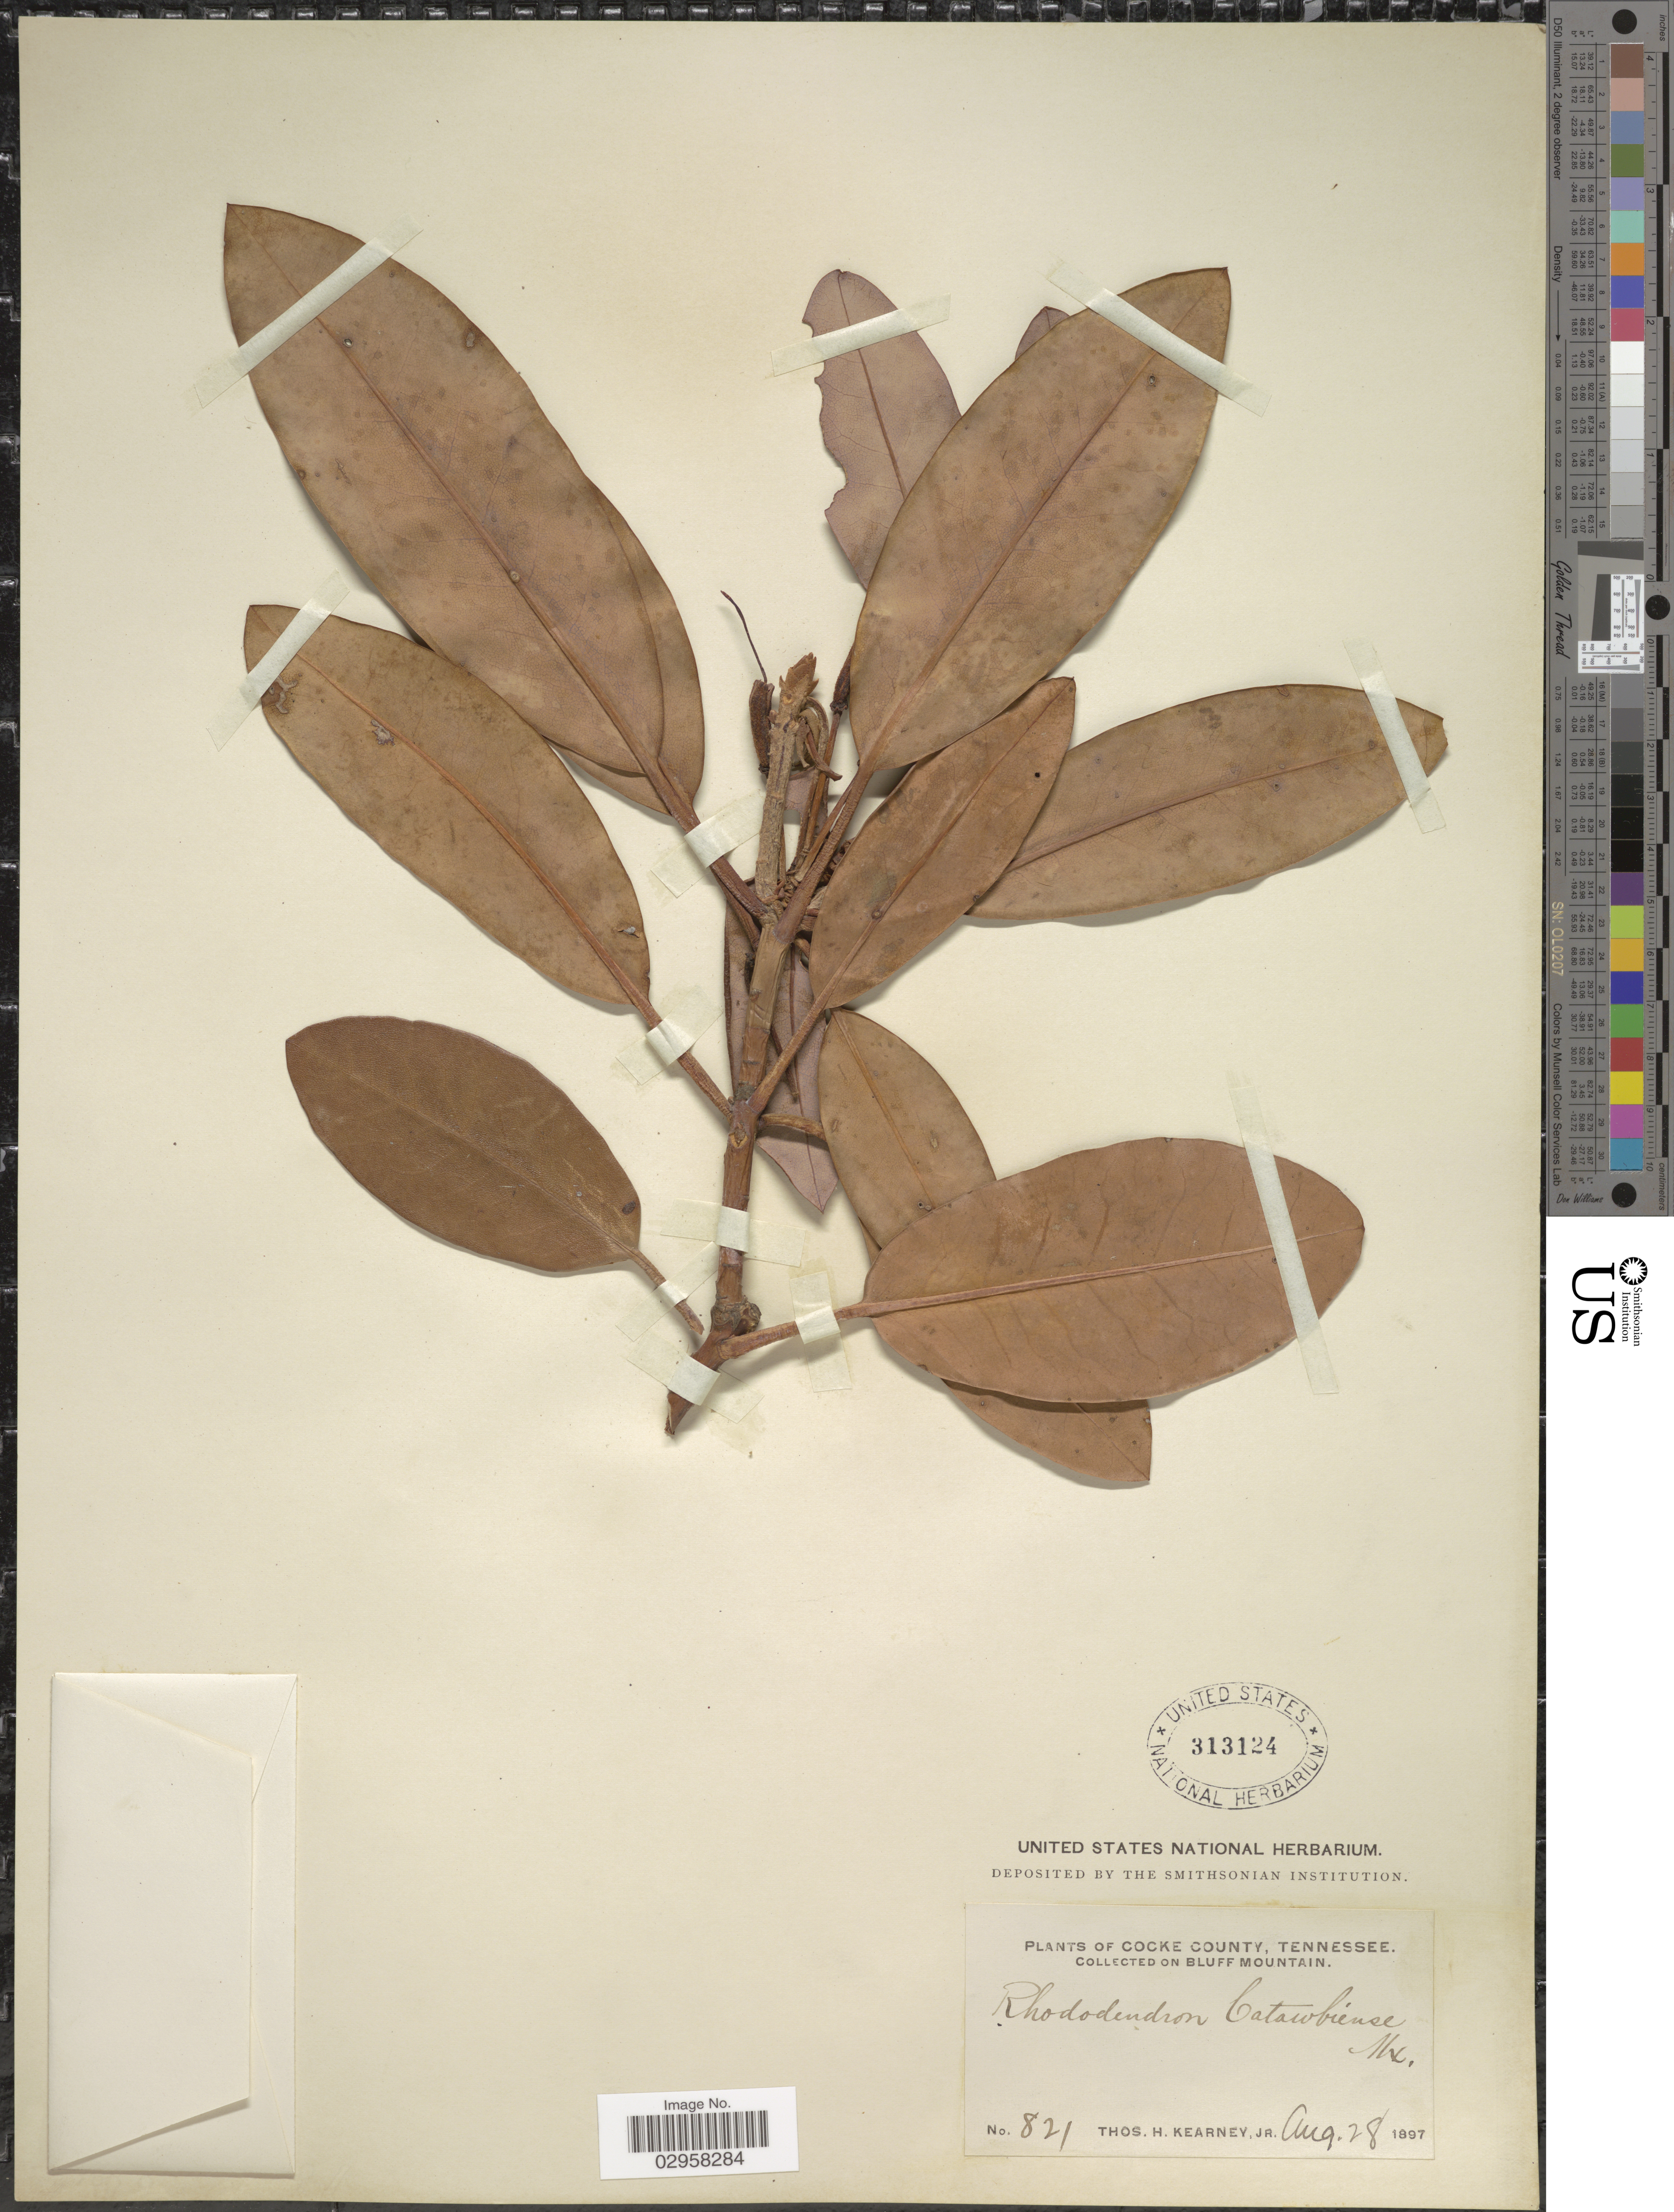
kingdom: Plantae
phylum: Tracheophyta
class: Magnoliopsida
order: Ericales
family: Ericaceae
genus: Rhododendron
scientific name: Rhododendron catawbiense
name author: Michx.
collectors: T. H. Kearney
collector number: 821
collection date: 1897-08-28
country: United States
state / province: Tennessee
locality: Cocke County, Tennessee. On Bluff Mountain.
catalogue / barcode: US 313124